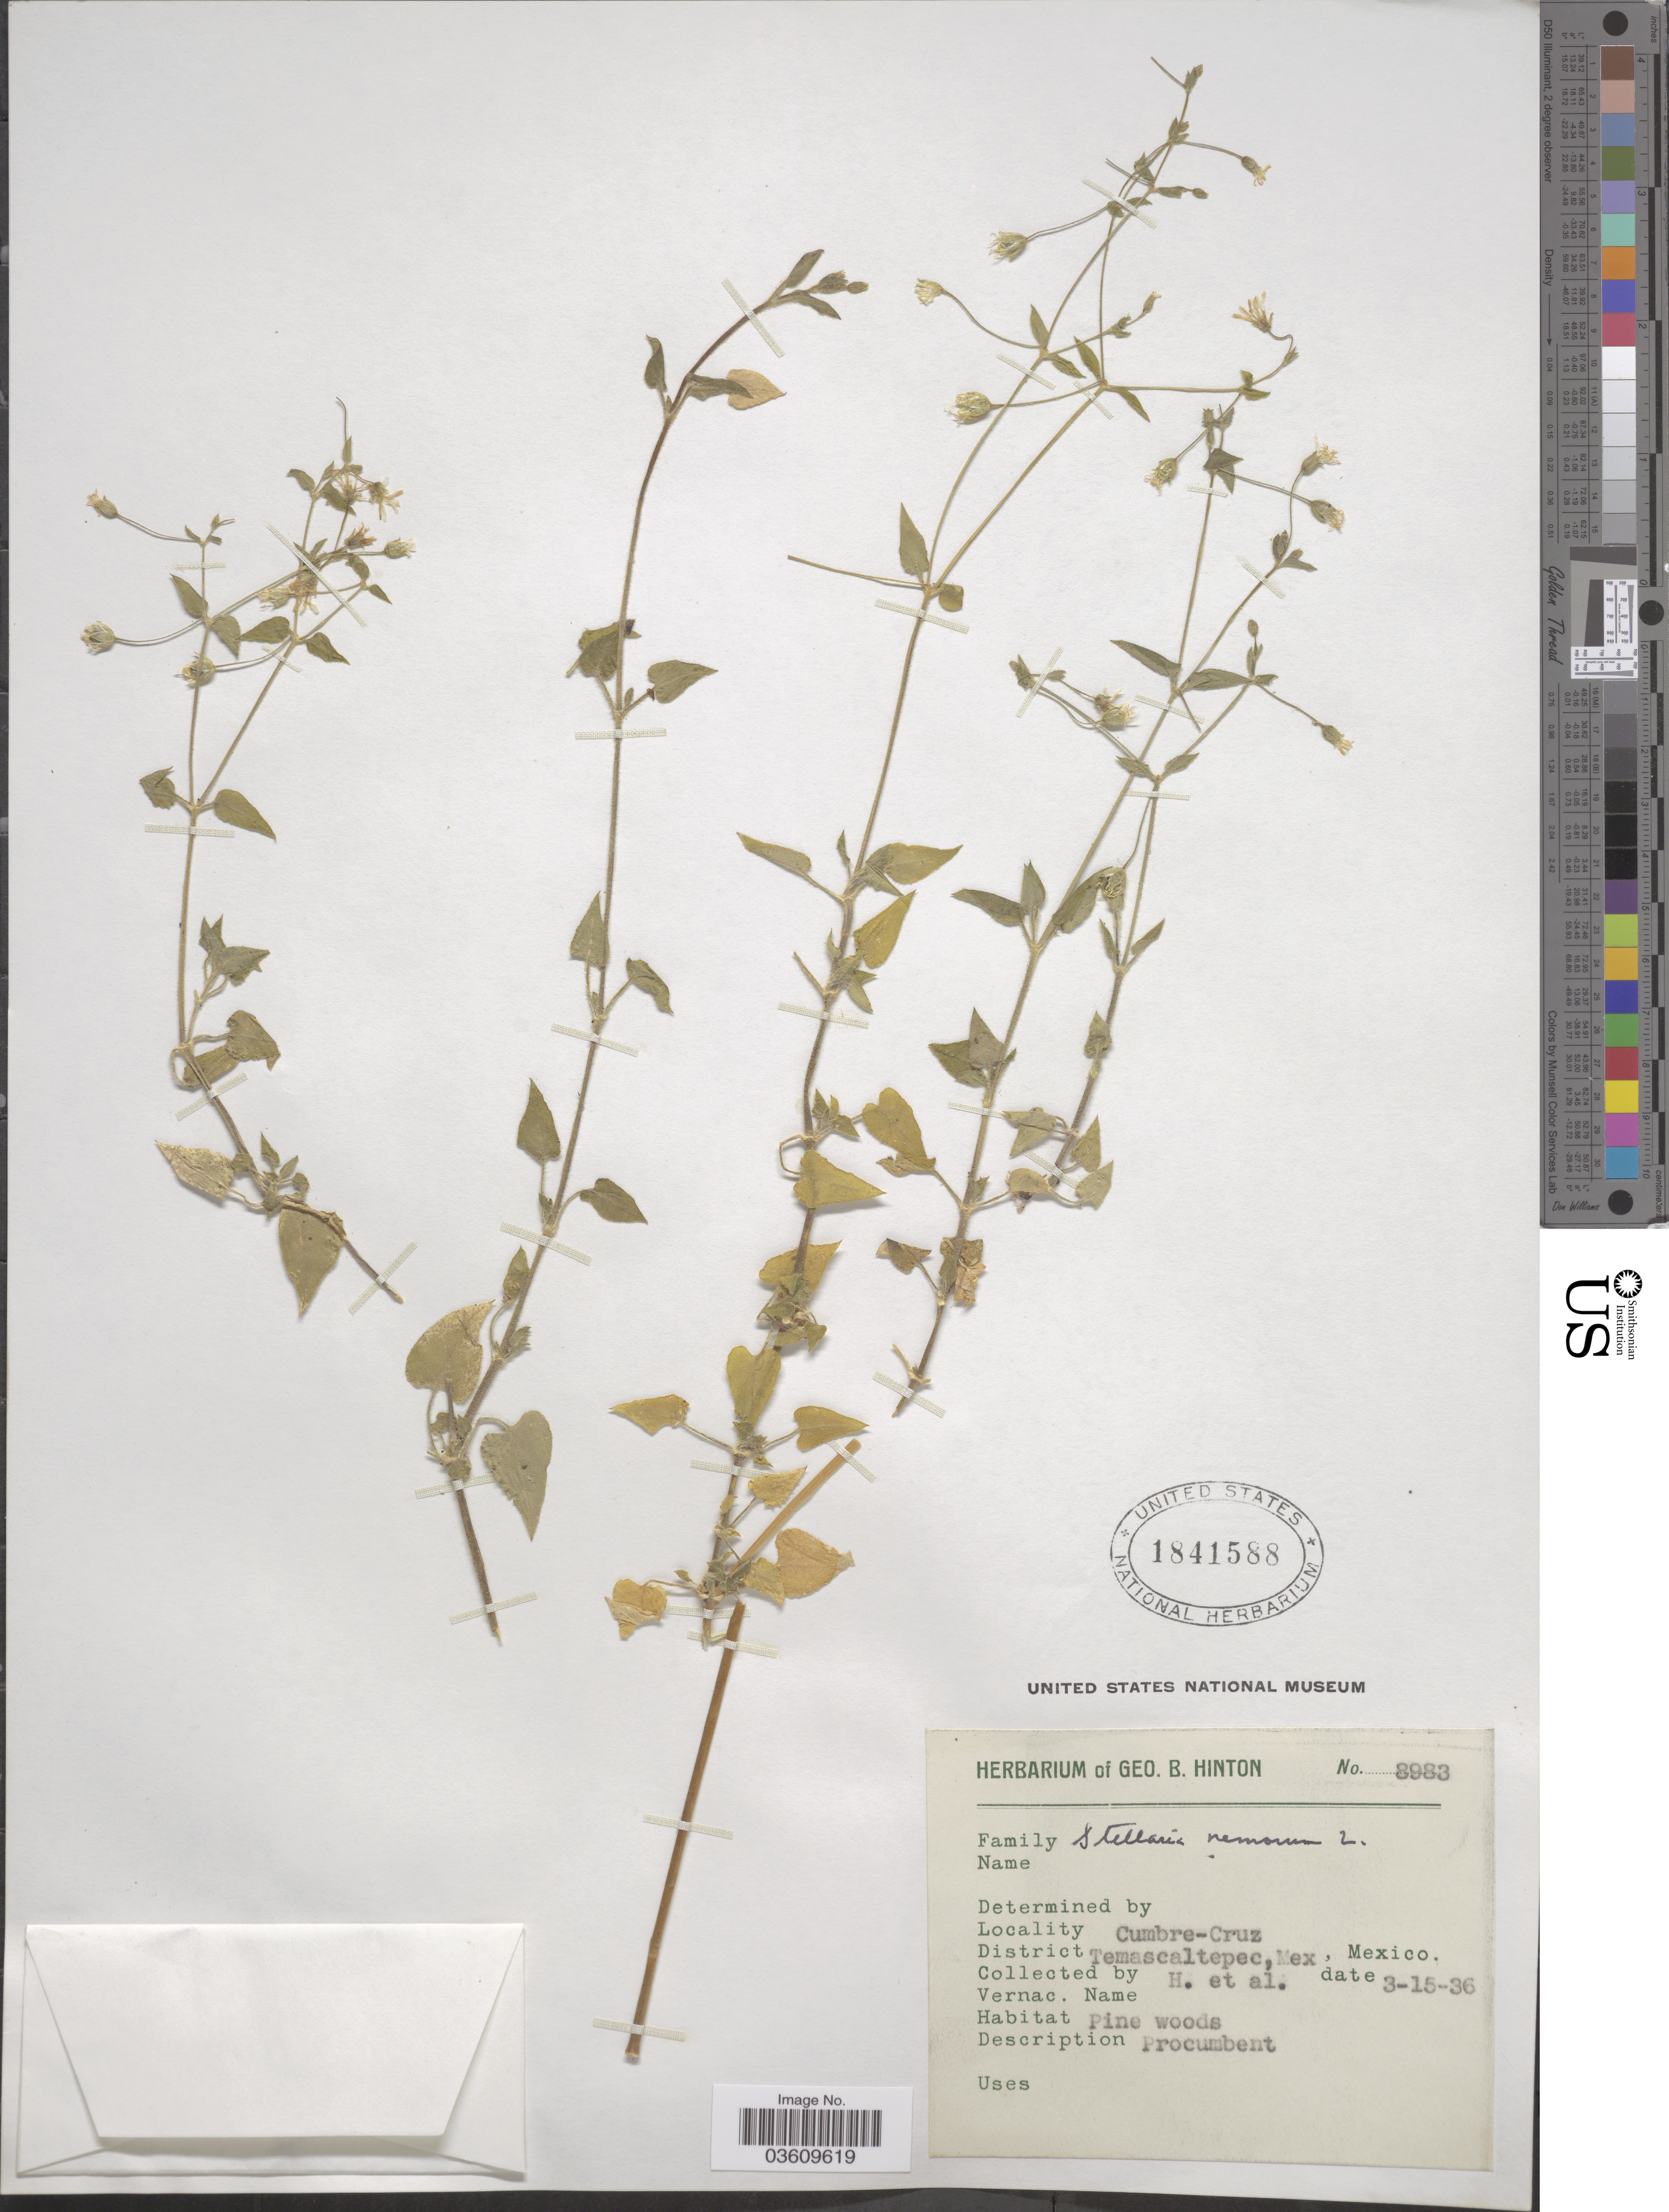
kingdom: Plantae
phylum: Tracheophyta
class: Magnoliopsida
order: Caryophyllales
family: Caryophyllaceae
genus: Stellaria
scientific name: Stellaria cuspidata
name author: Willd. ex Schltdl.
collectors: G. B. Hinton & et al.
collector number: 3983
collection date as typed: Transcribed d/m/y: 15/3/36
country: Mexico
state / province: México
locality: Cumbre-Cruz. District Temascaltepec.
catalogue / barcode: US 1841588